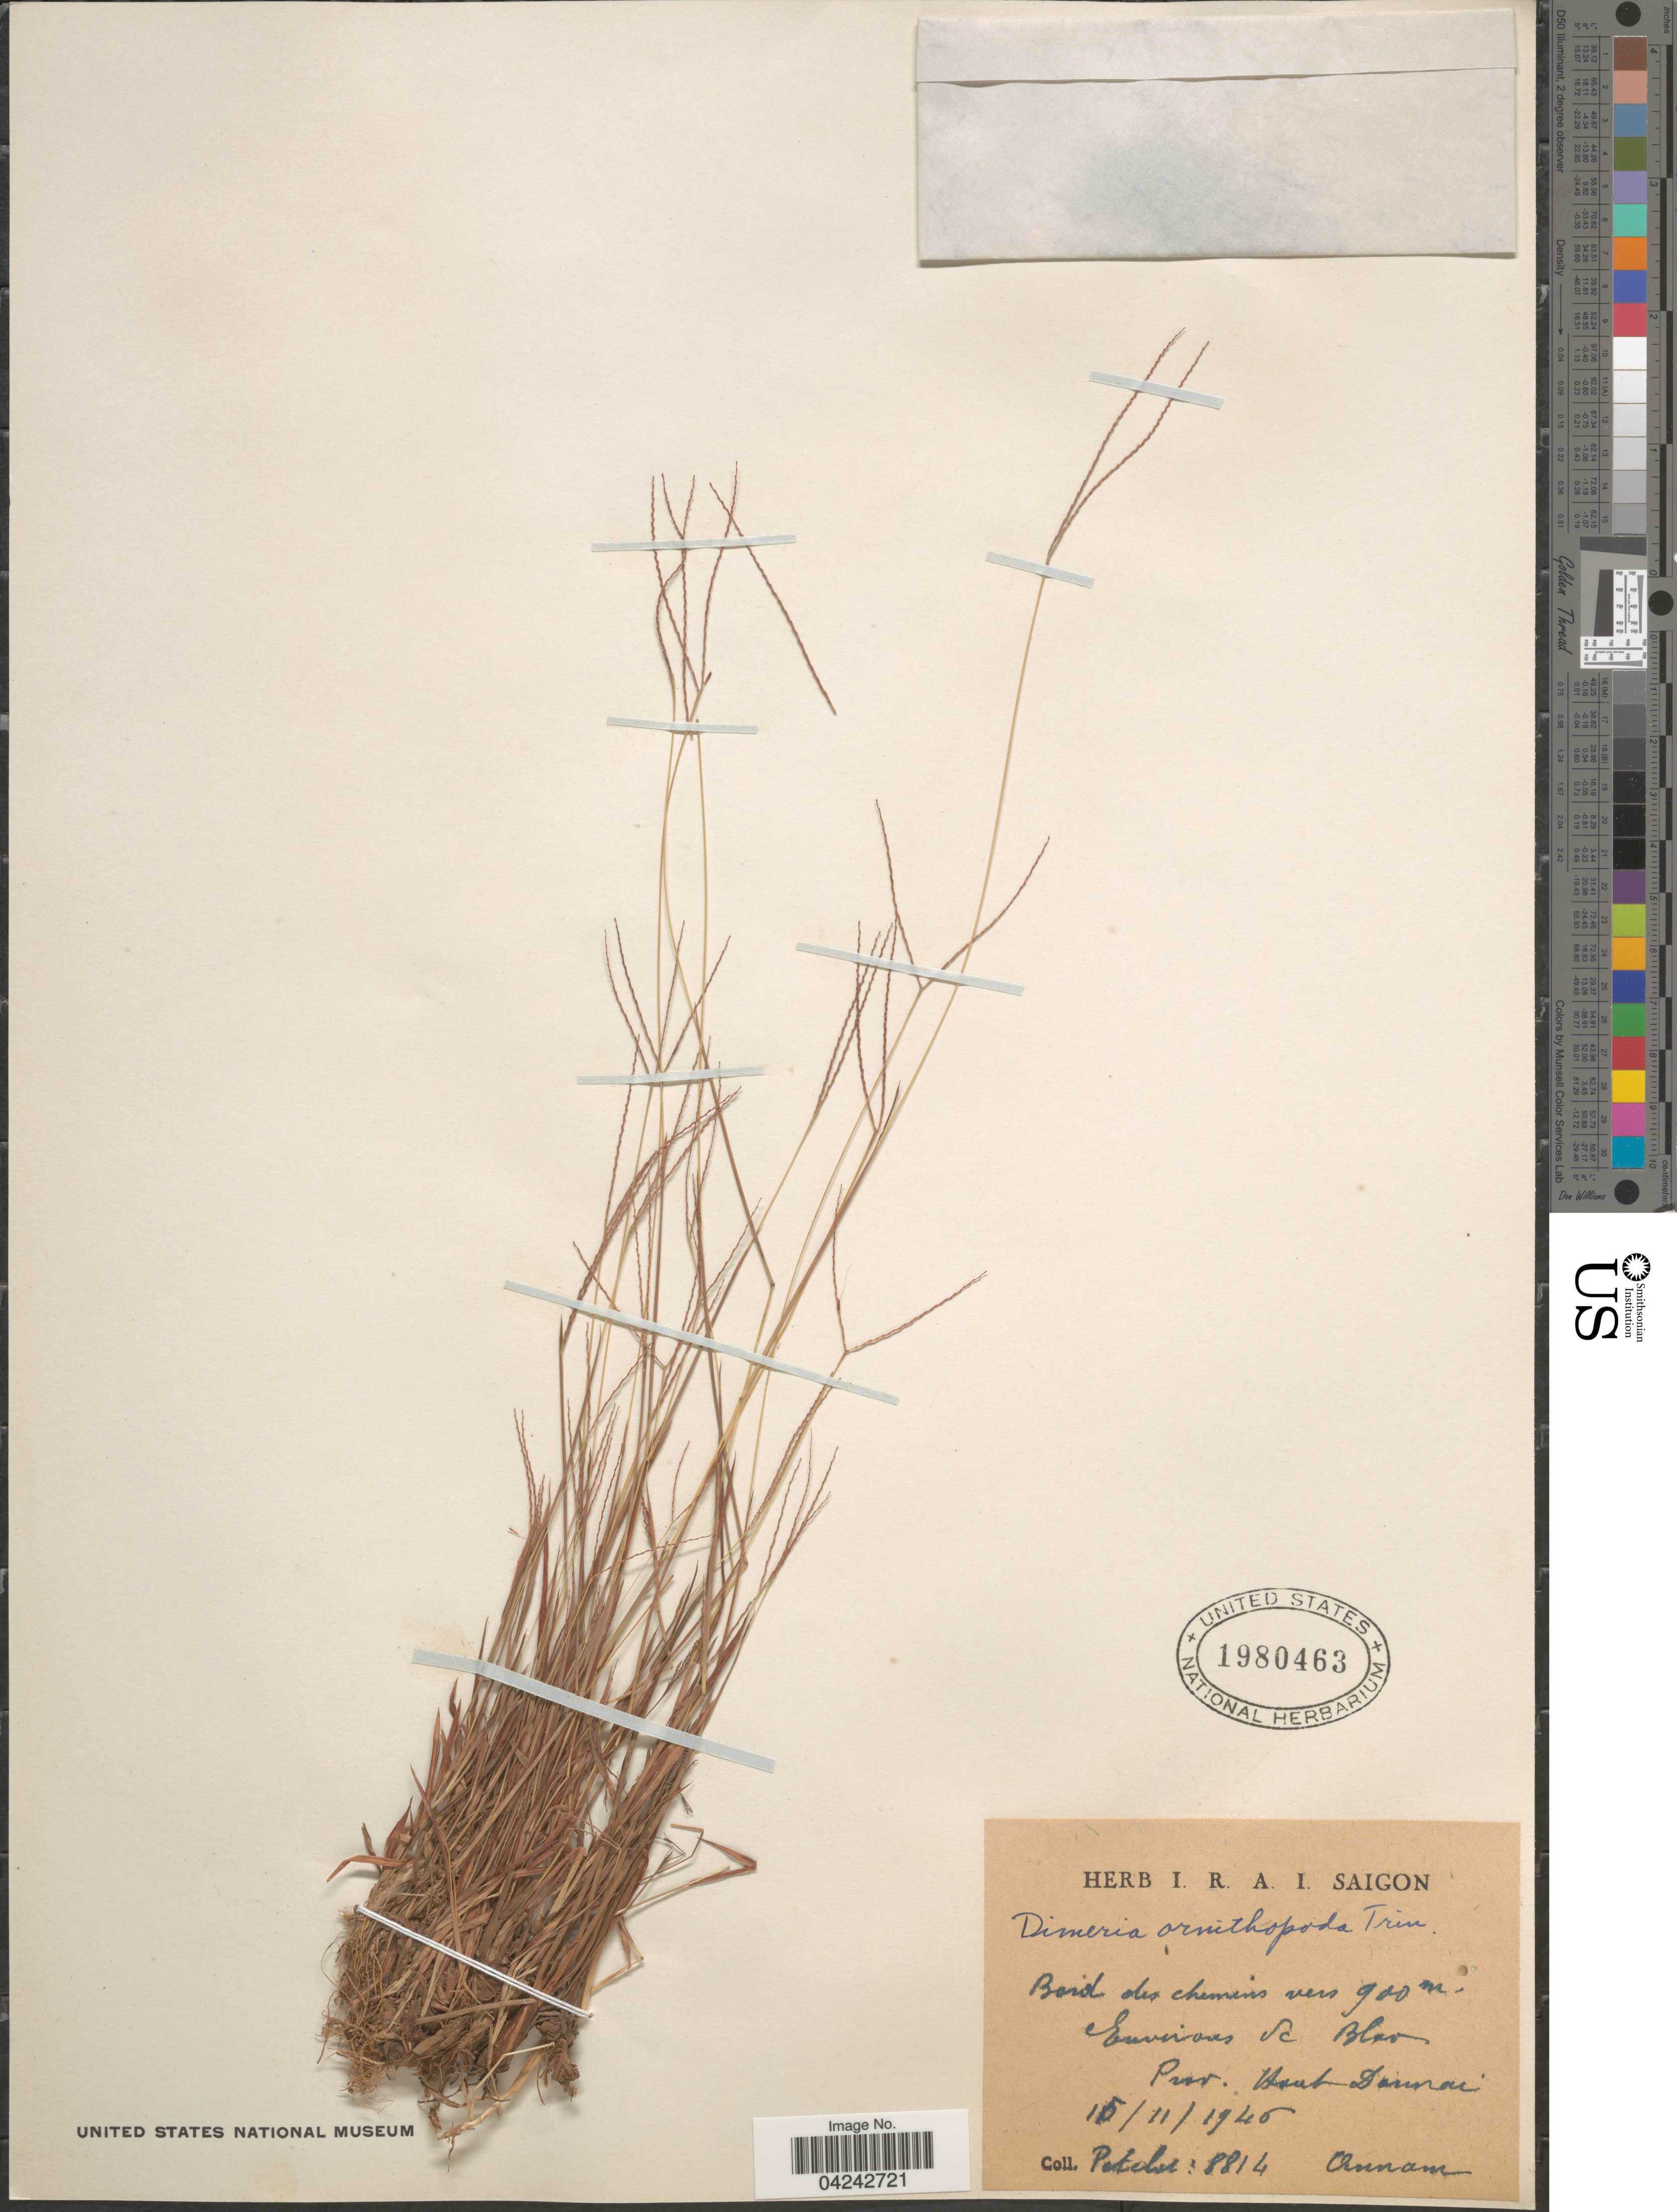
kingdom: Plantae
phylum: Tracheophyta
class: Liliopsida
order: Poales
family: Poaceae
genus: Dimeria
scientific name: Dimeria ornithopoda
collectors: Pételot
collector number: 8814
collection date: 1946-11-15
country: Vietnam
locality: Environs de Blao. Prov. Haut Donnai.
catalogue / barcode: US 1980463